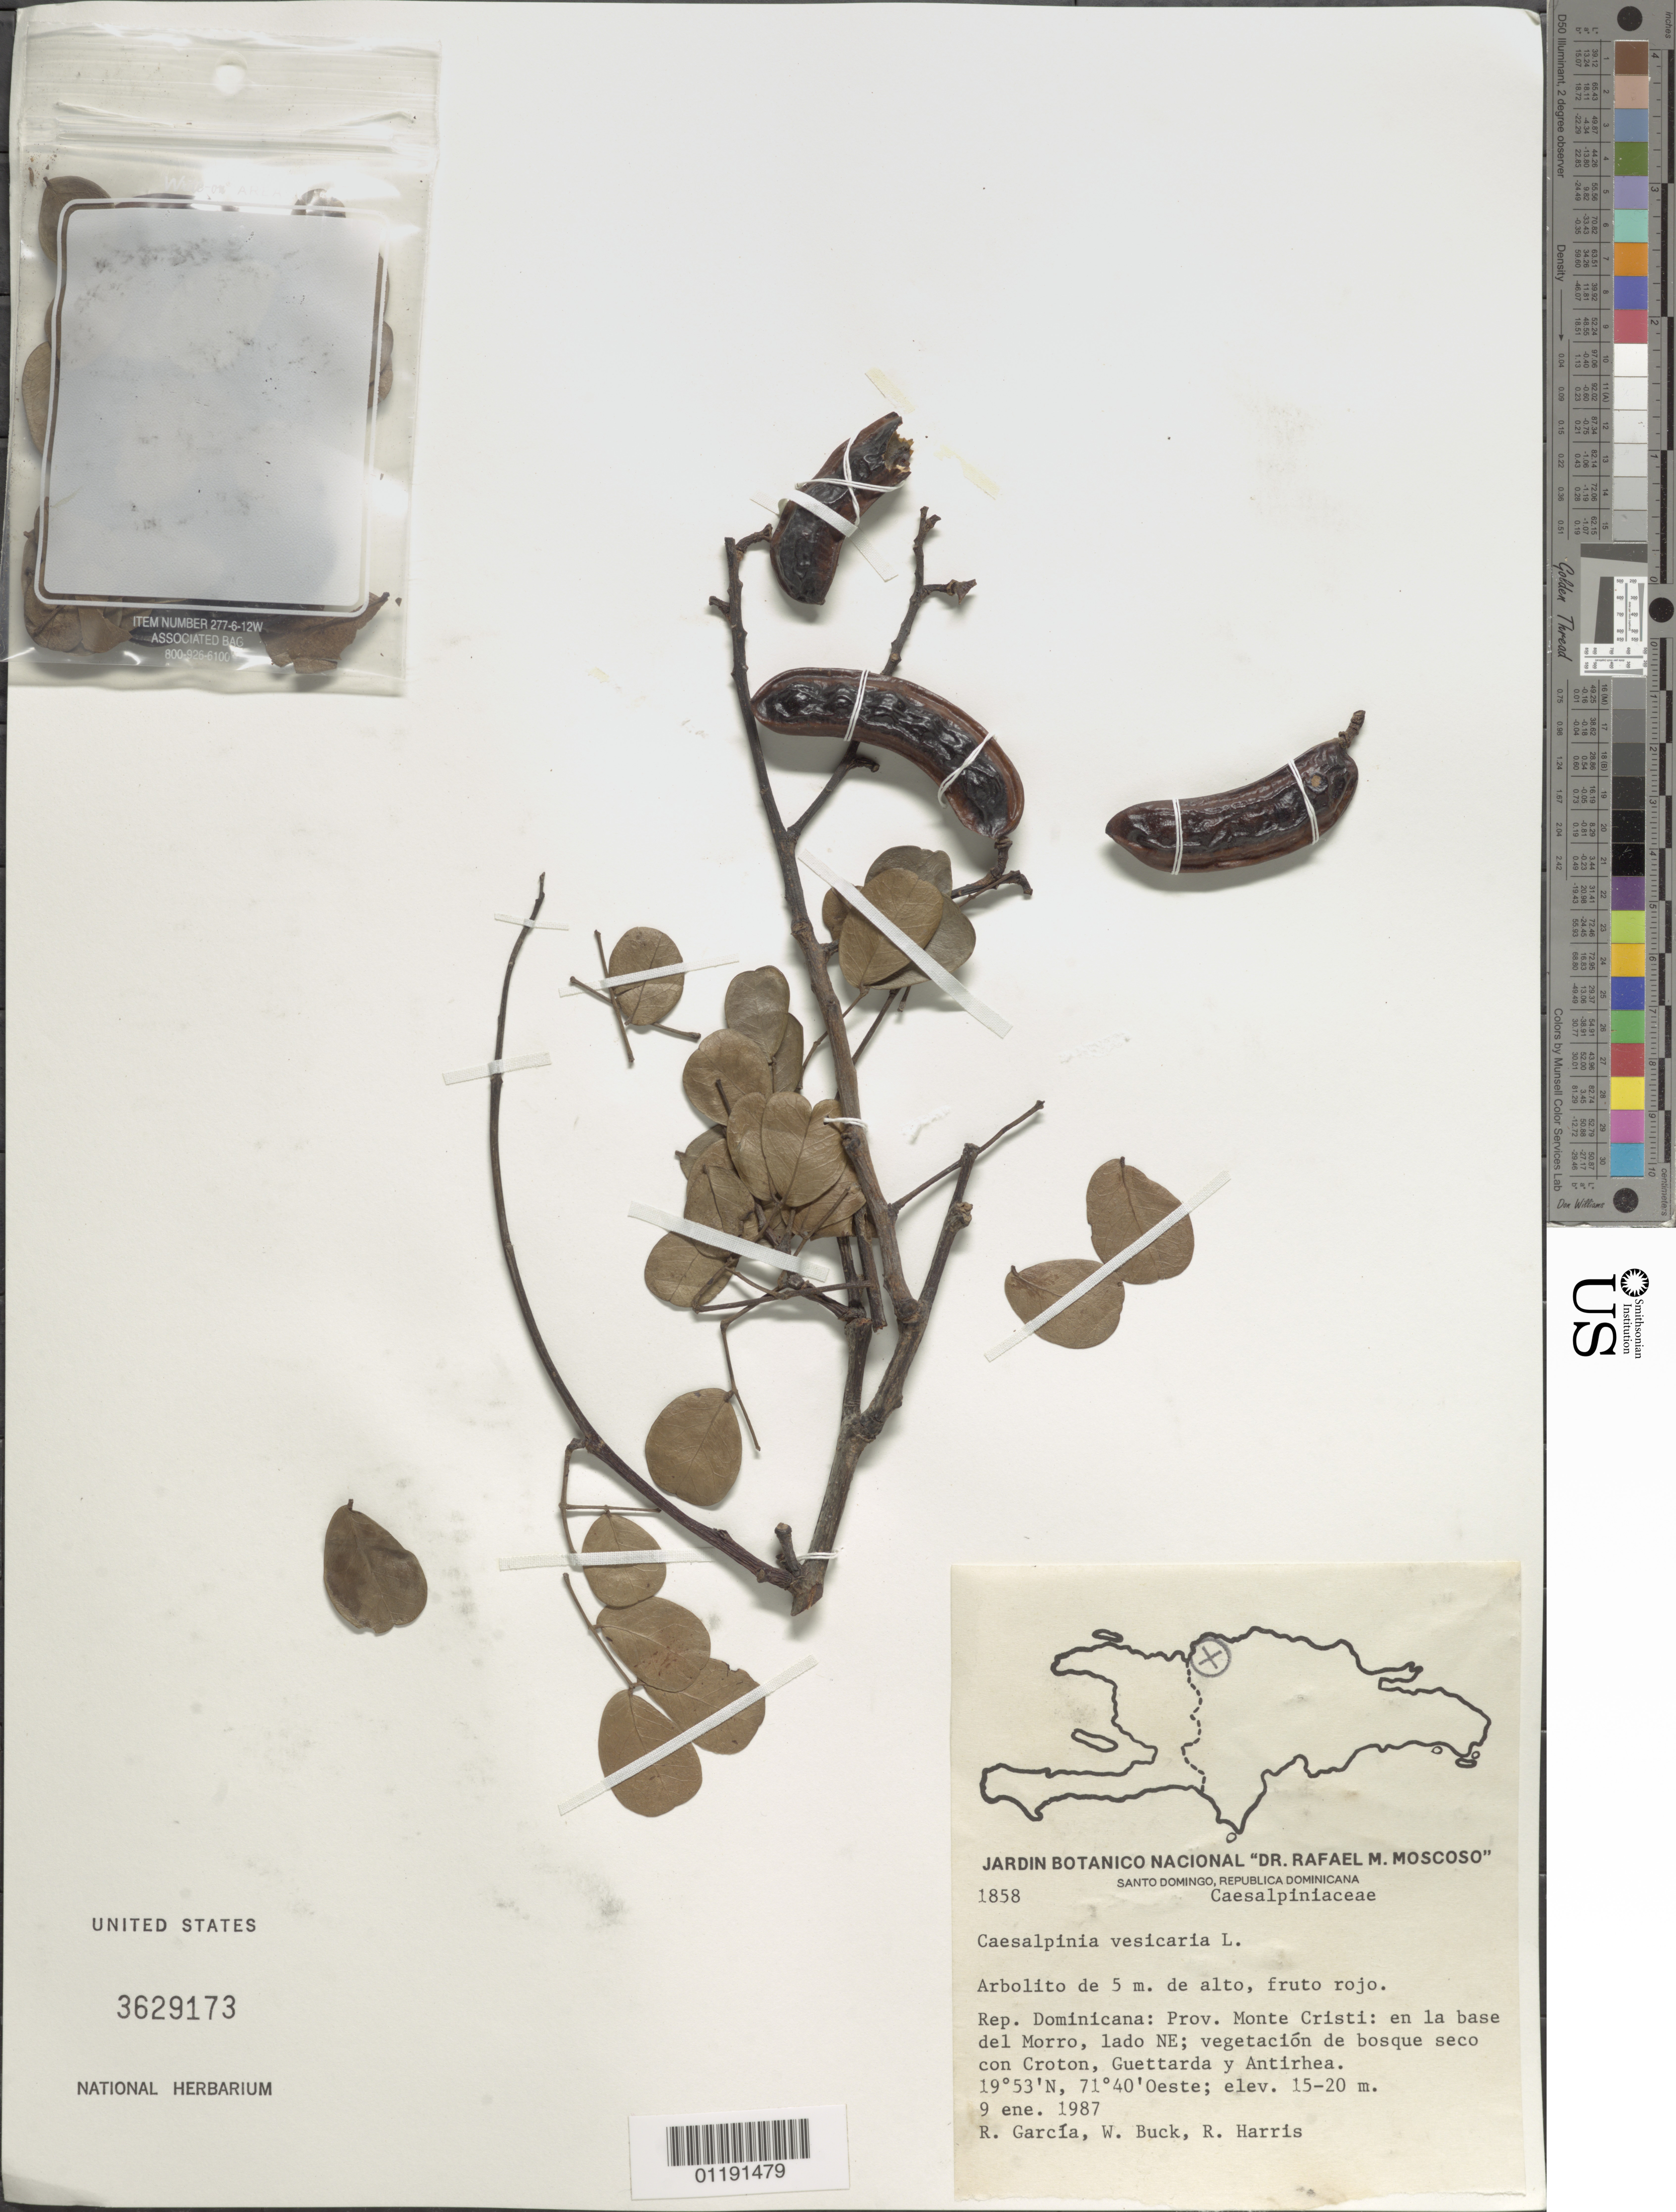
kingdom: Plantae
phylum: Tracheophyta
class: Magnoliopsida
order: Fabales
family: Fabaceae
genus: Tara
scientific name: Tara vesicaria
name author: (L.) Molinari et al.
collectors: R. G. García, W. Buck & R. Harris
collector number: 1858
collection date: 1987-01-09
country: Dominican Republic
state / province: Monte Cristi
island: Hispaniola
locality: At the base of the Morro, NE side.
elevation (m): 15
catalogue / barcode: US 3629173